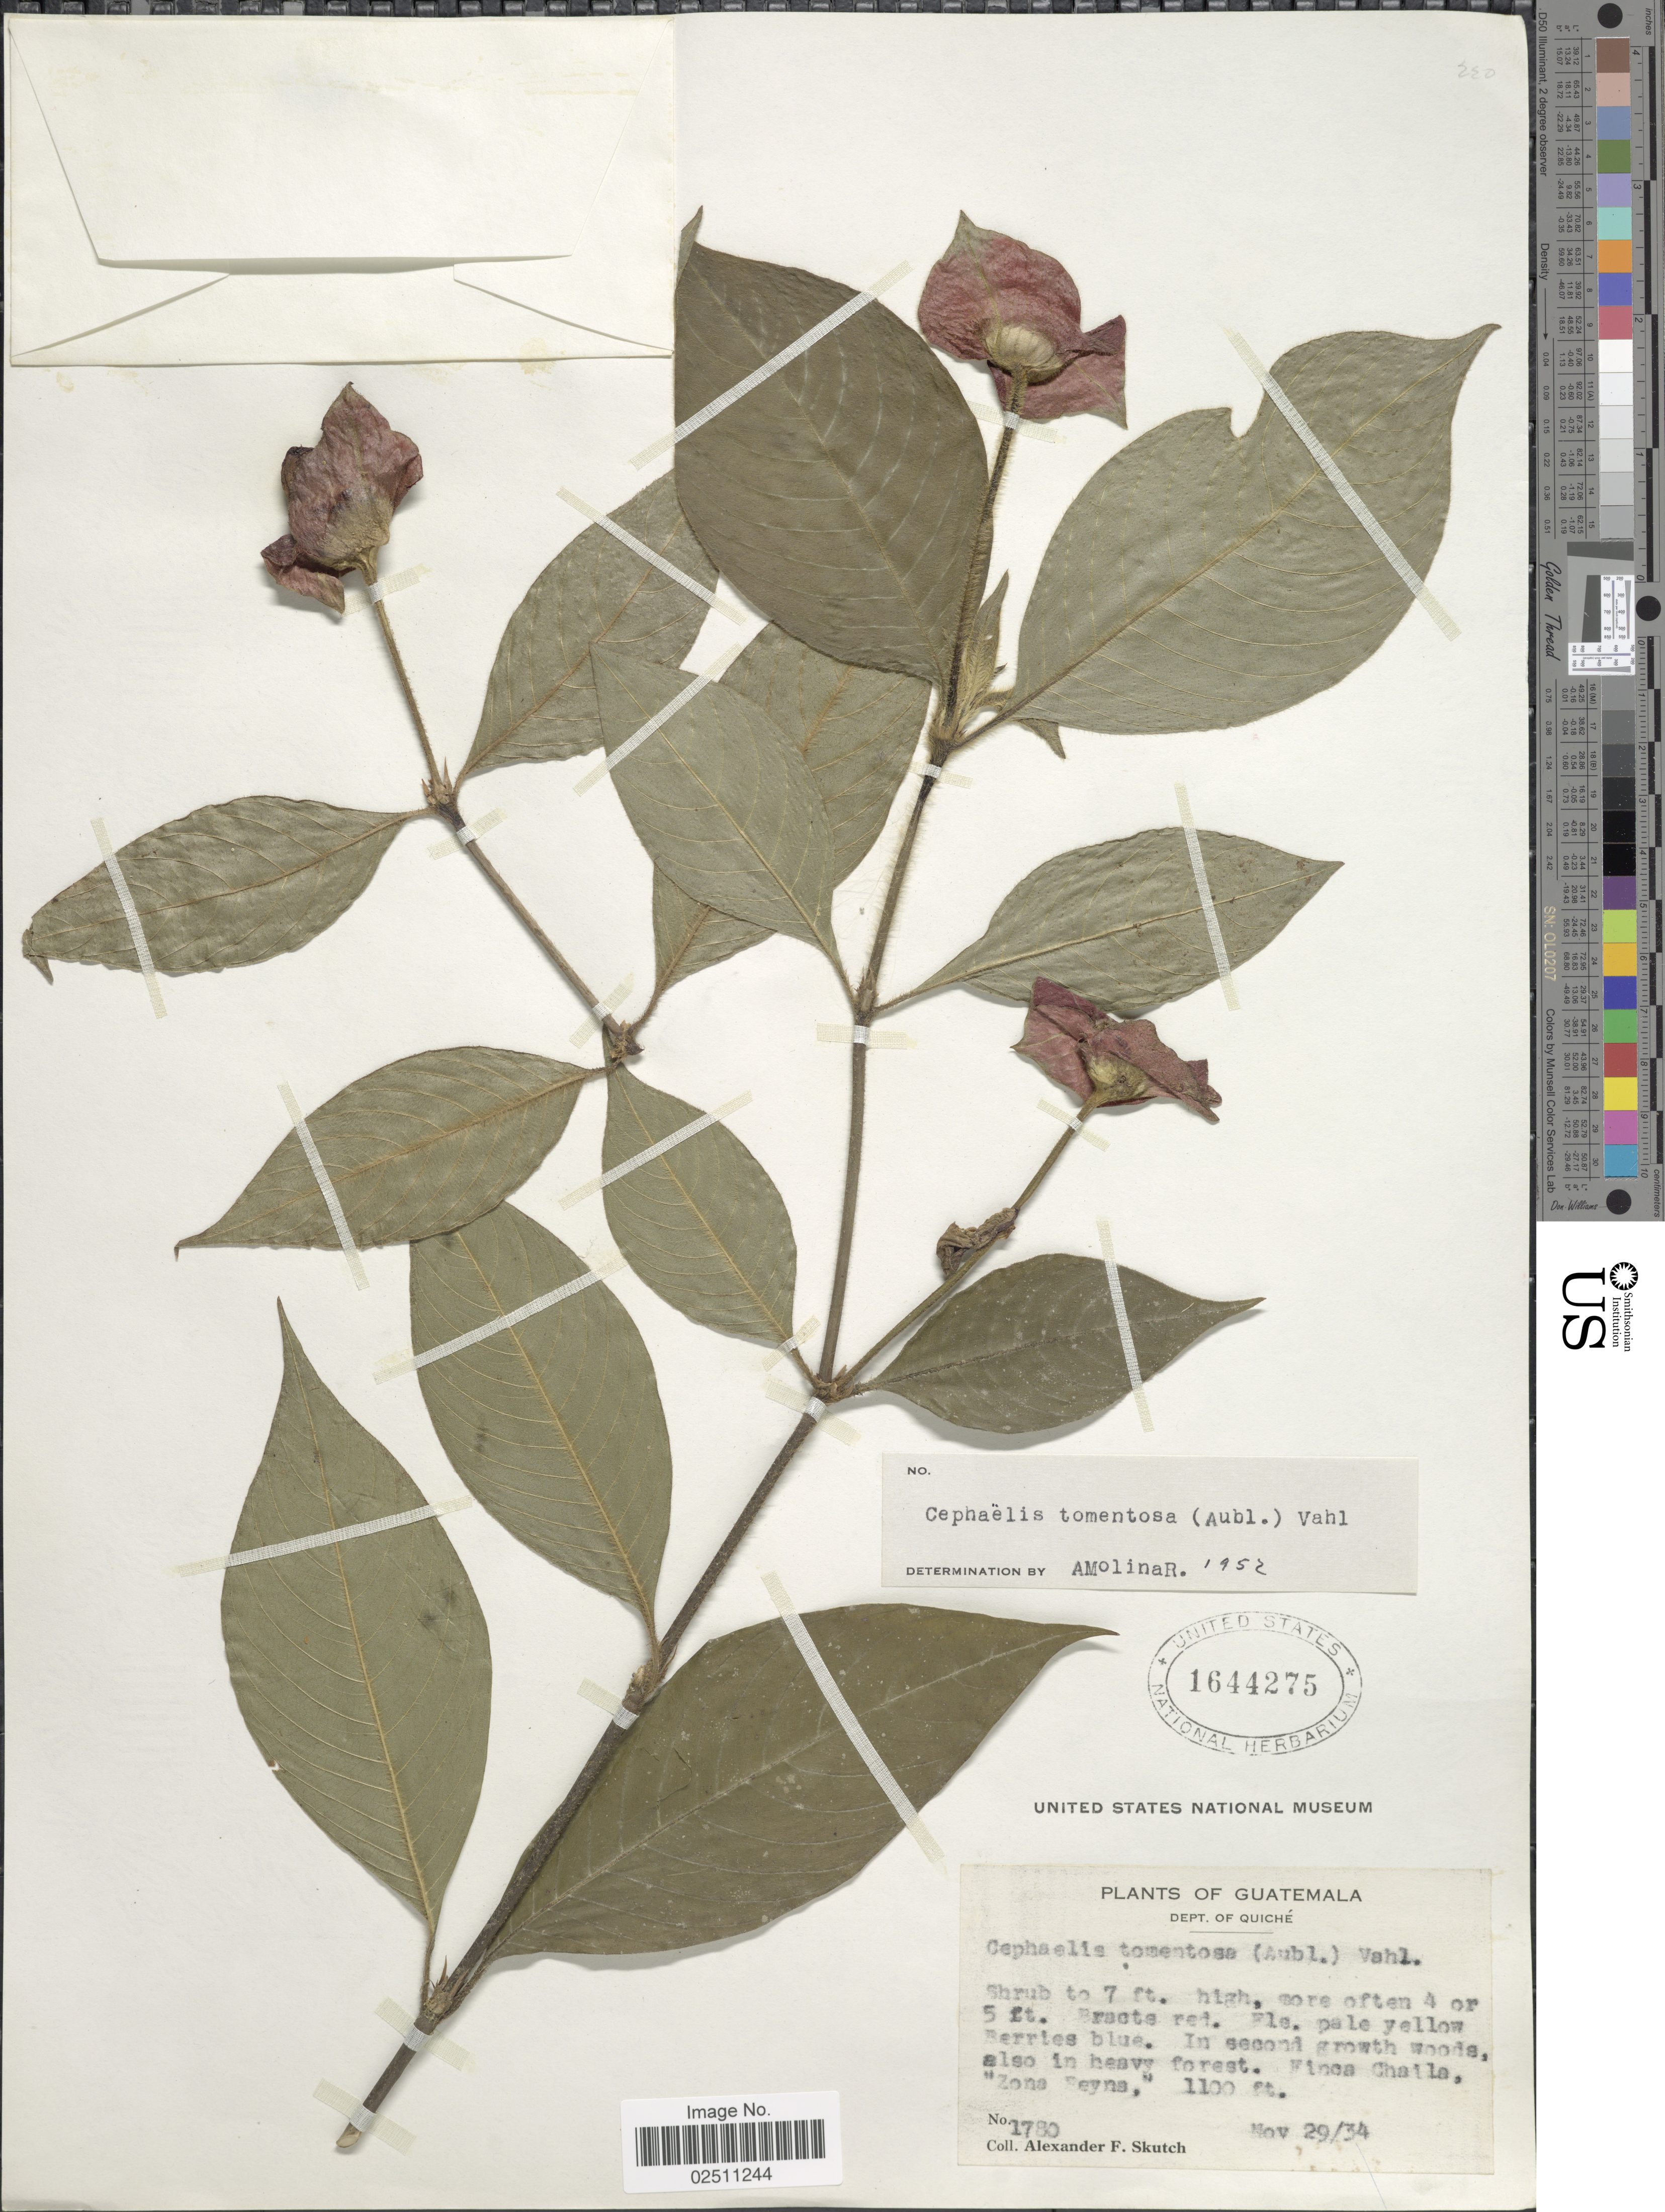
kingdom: Plantae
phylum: Tracheophyta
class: Magnoliopsida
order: Gentianales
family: Rubiaceae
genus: Psychotria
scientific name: Psychotria poeppigiana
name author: Müll. Arg.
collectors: A. F. Skutch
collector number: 1780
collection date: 1934-11-29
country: Guatemala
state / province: El Quiché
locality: Finca Chaila, "Zona Reyns"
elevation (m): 335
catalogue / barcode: US 1644275